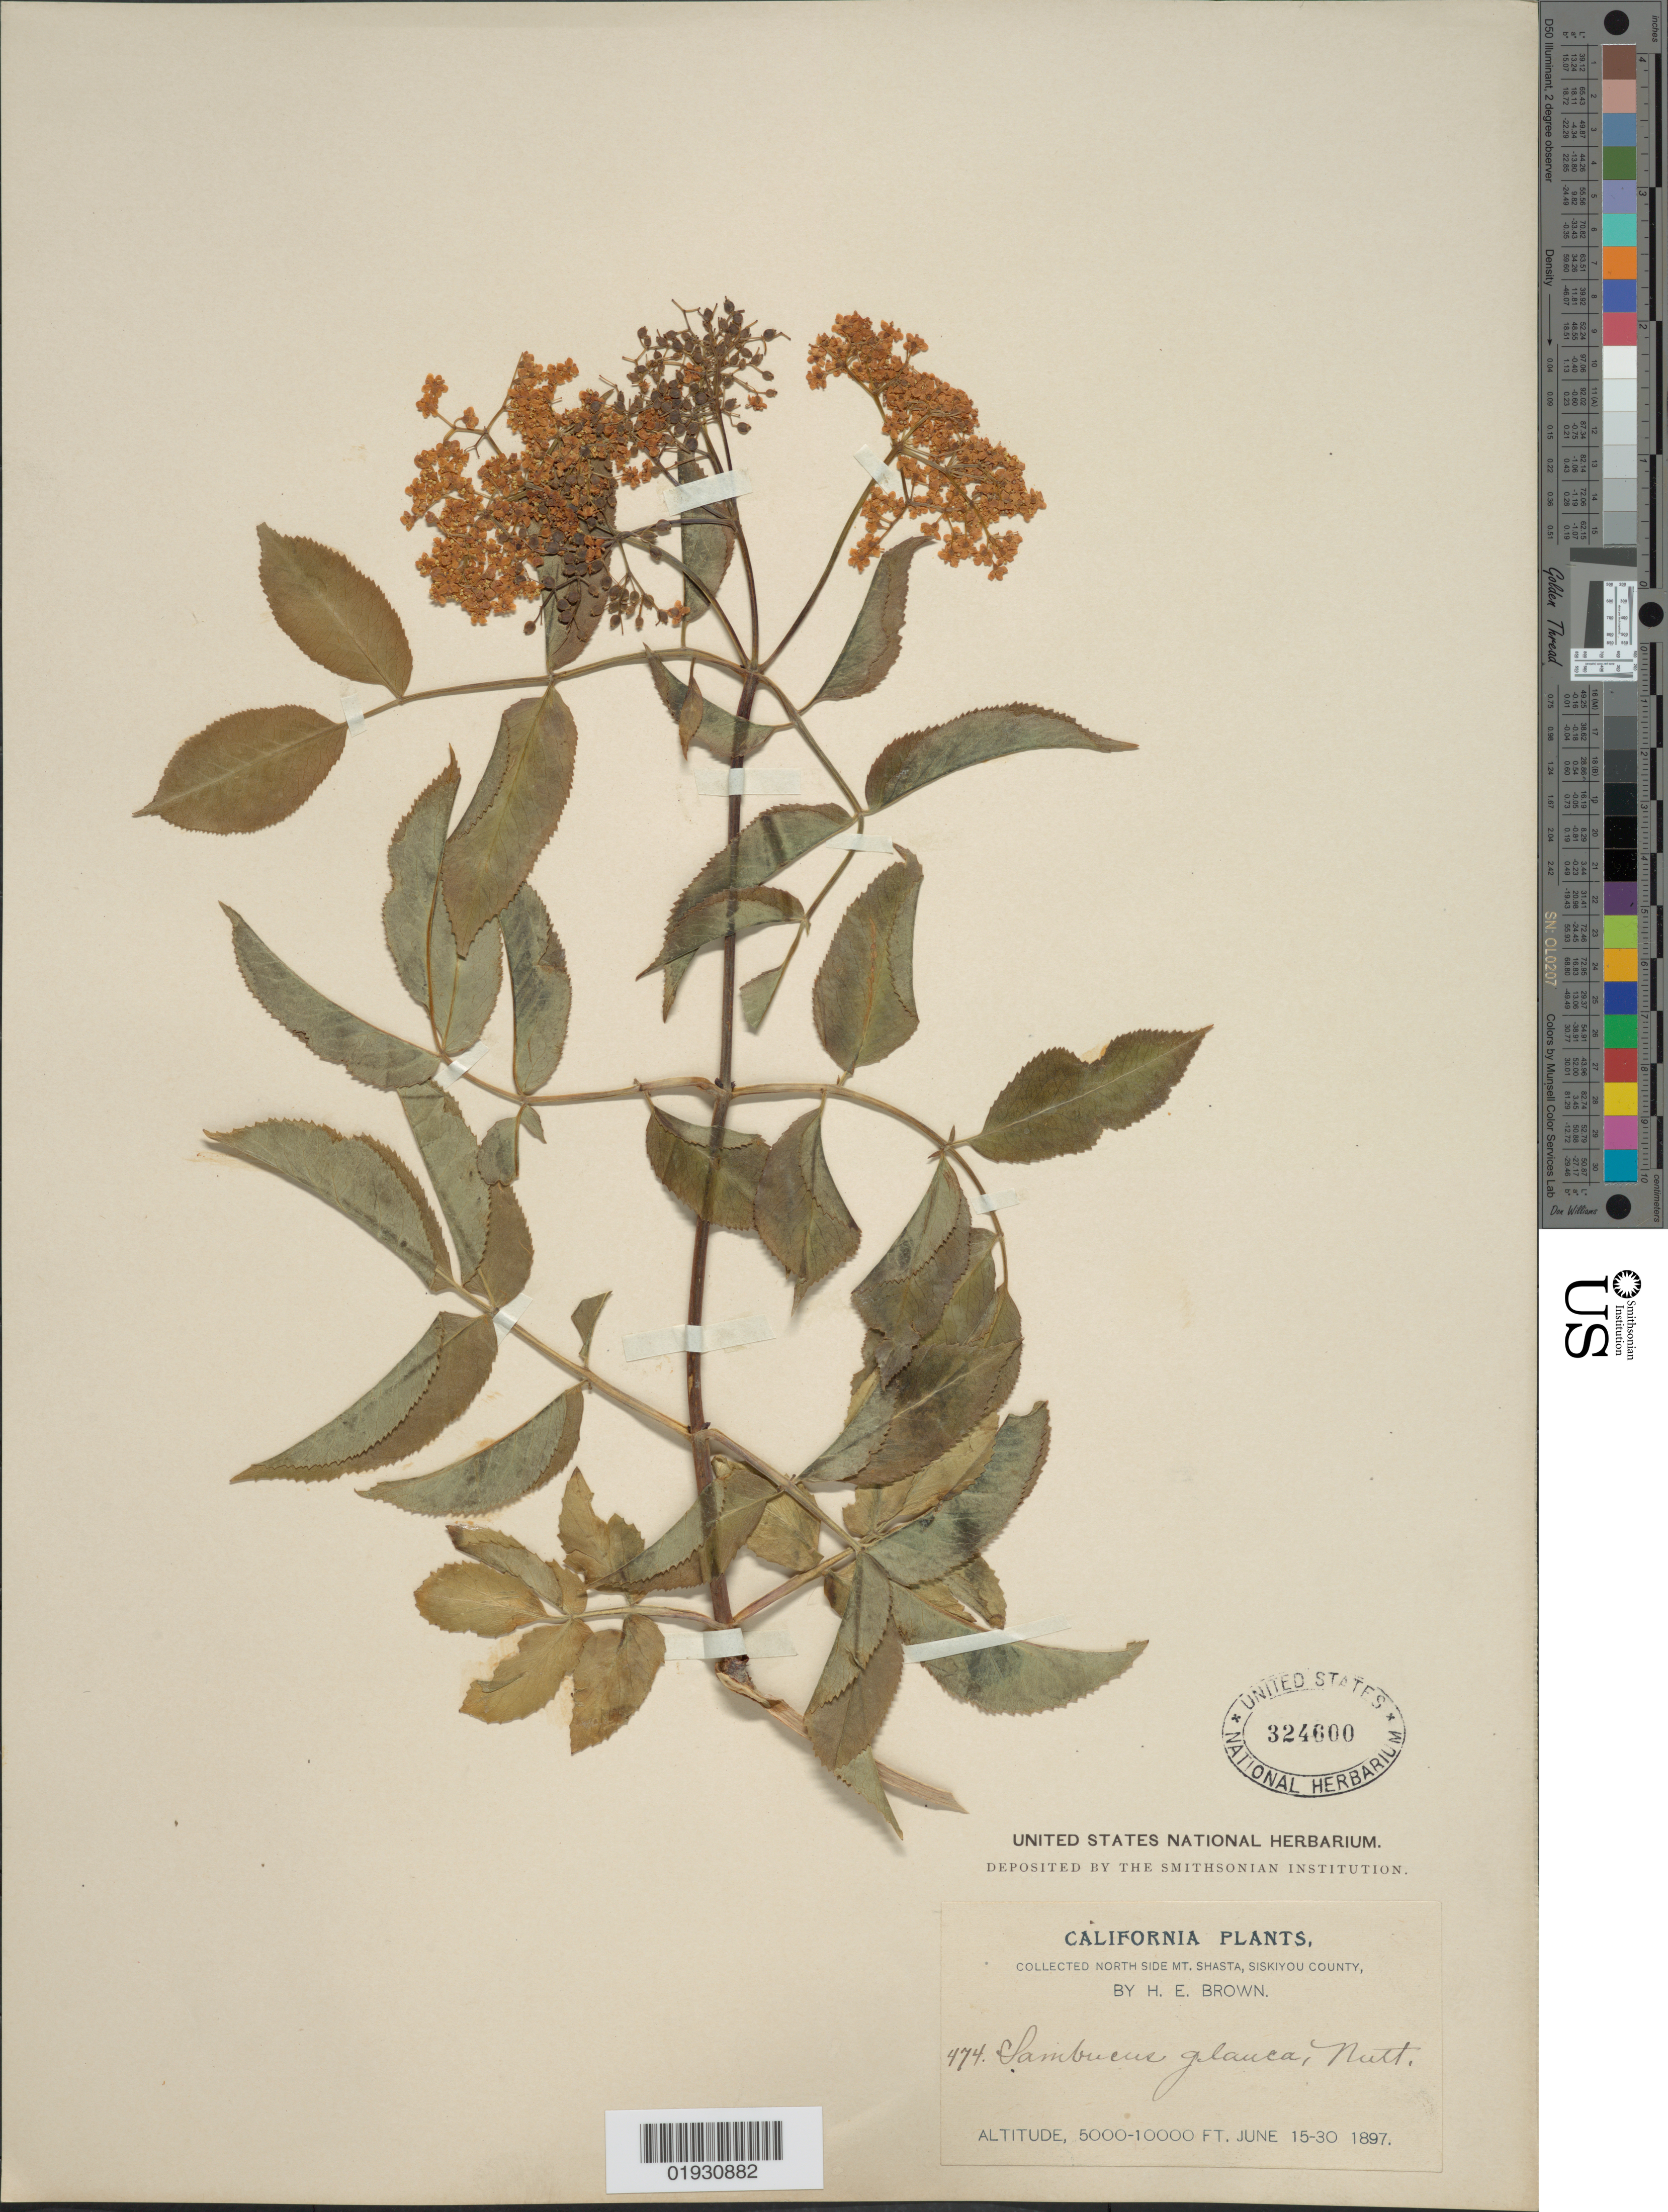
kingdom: Plantae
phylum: Tracheophyta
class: Magnoliopsida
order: Dipsacales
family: Viburnaceae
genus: Sambucus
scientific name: Sambucus cerulea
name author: Raf.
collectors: H. E. Brown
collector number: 474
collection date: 1897-06-15/1897-06-30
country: United States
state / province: California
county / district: Siskiyou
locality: North side mt. Shasta, Siskiyou County.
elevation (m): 1524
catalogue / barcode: US 324600